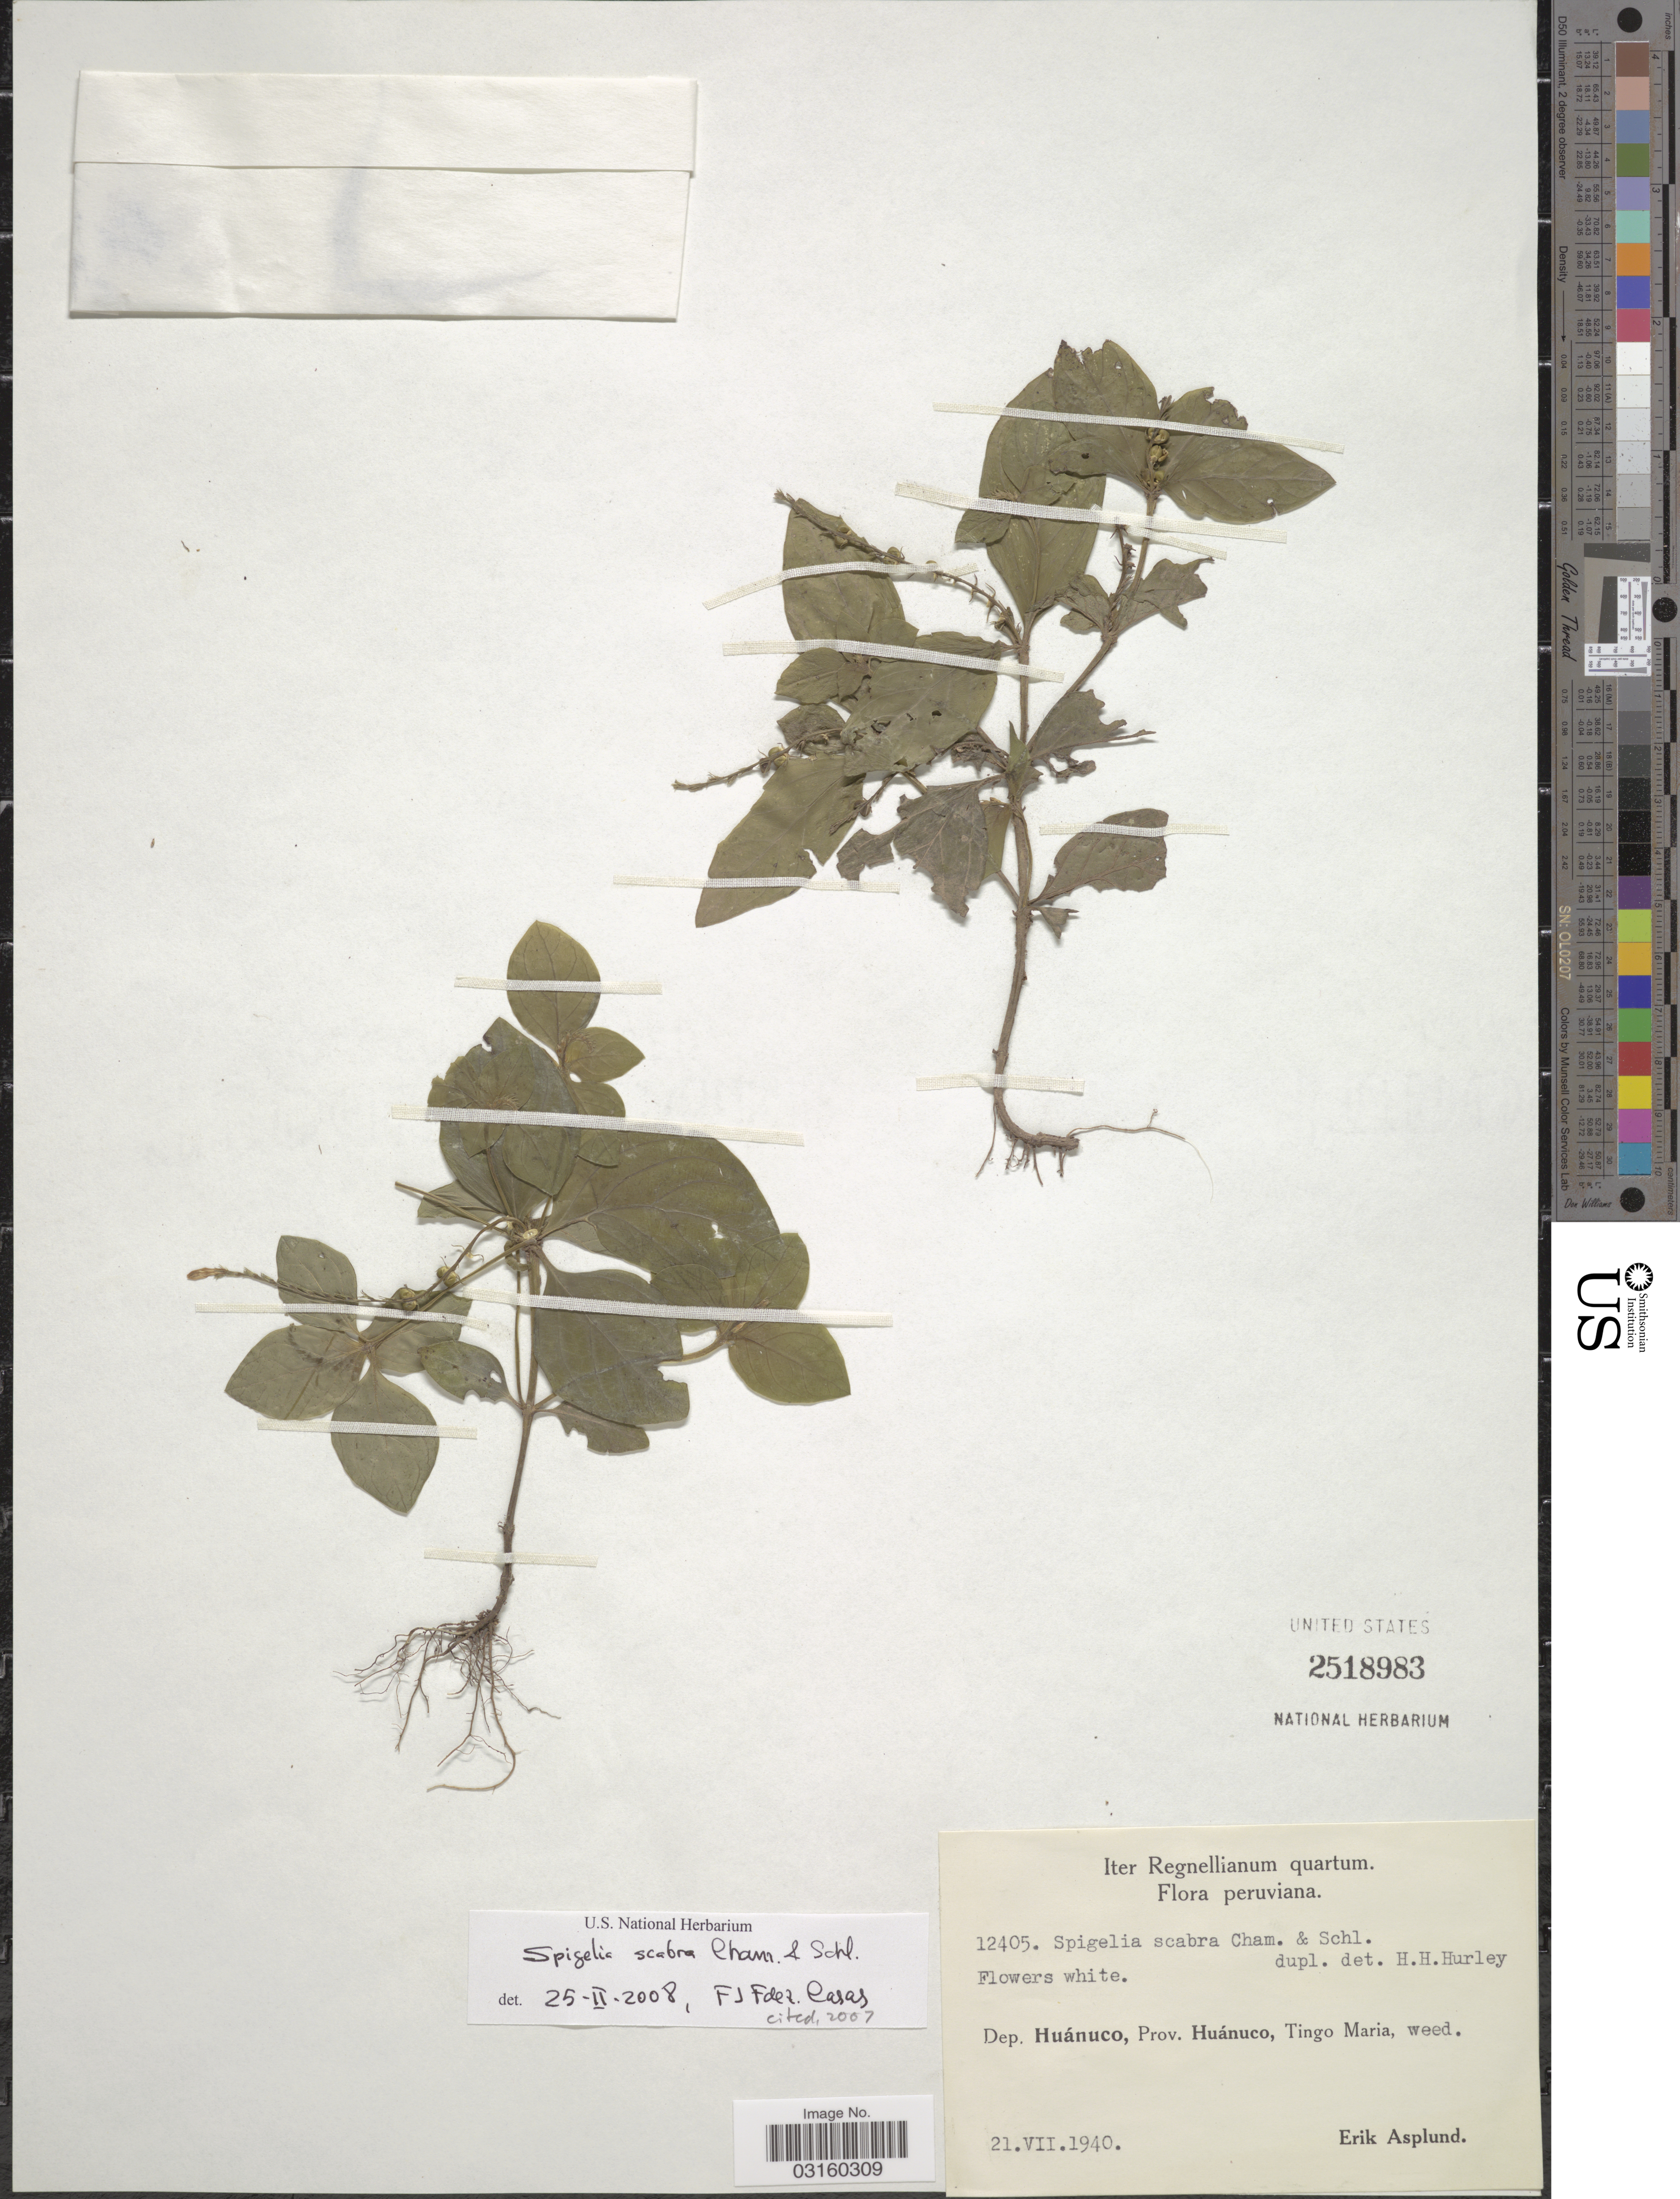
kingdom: Plantae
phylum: Tracheophyta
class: Magnoliopsida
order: Gentianales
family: Loganiaceae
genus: Spigelia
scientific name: Spigelia scabra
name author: Cham. & Schltdl.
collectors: E. Asplund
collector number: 12405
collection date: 1940-07-21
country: Peru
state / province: Huánuco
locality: Dep. Huánuco, Prov. Huánuco, Tingo Maria.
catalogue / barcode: US 2518983